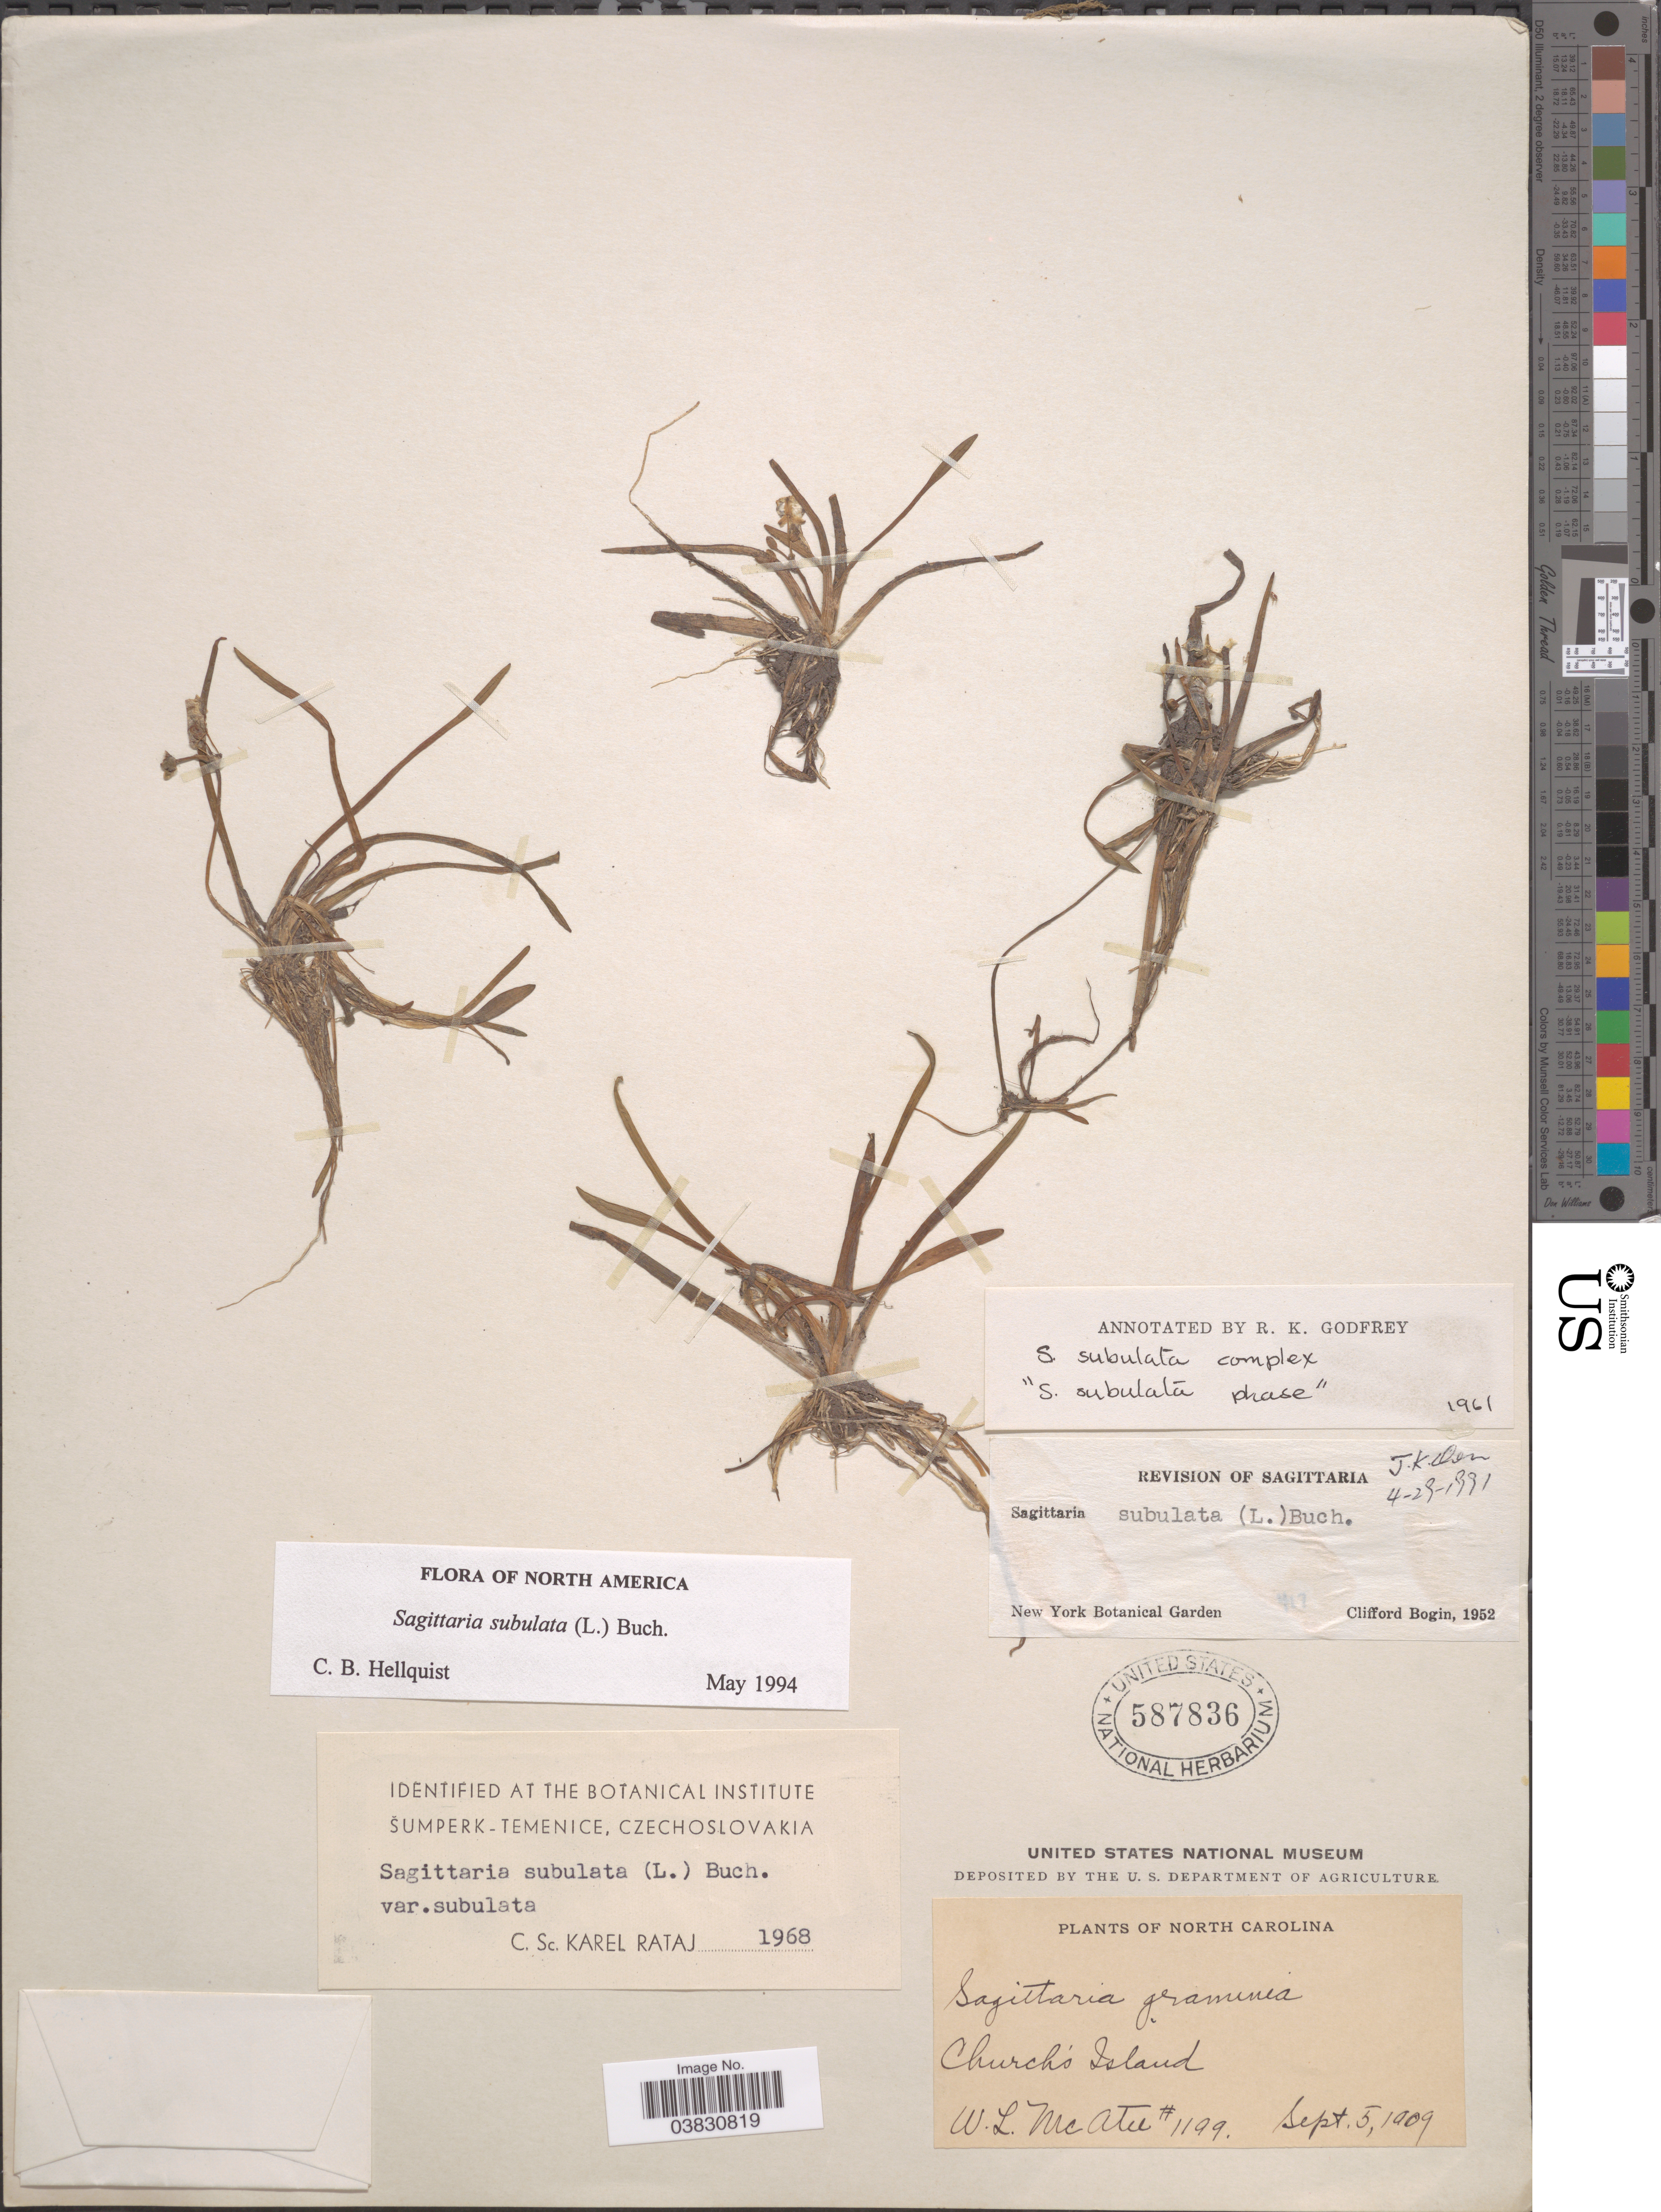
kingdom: Plantae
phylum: Tracheophyta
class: Liliopsida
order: Alismatales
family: Alismataceae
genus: Sagittaria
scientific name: Sagittaria subulata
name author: (L.) Buchenau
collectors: W. McAtee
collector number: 1199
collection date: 1909-09-05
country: United States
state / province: North Carolina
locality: Church's Island.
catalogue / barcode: US 587836